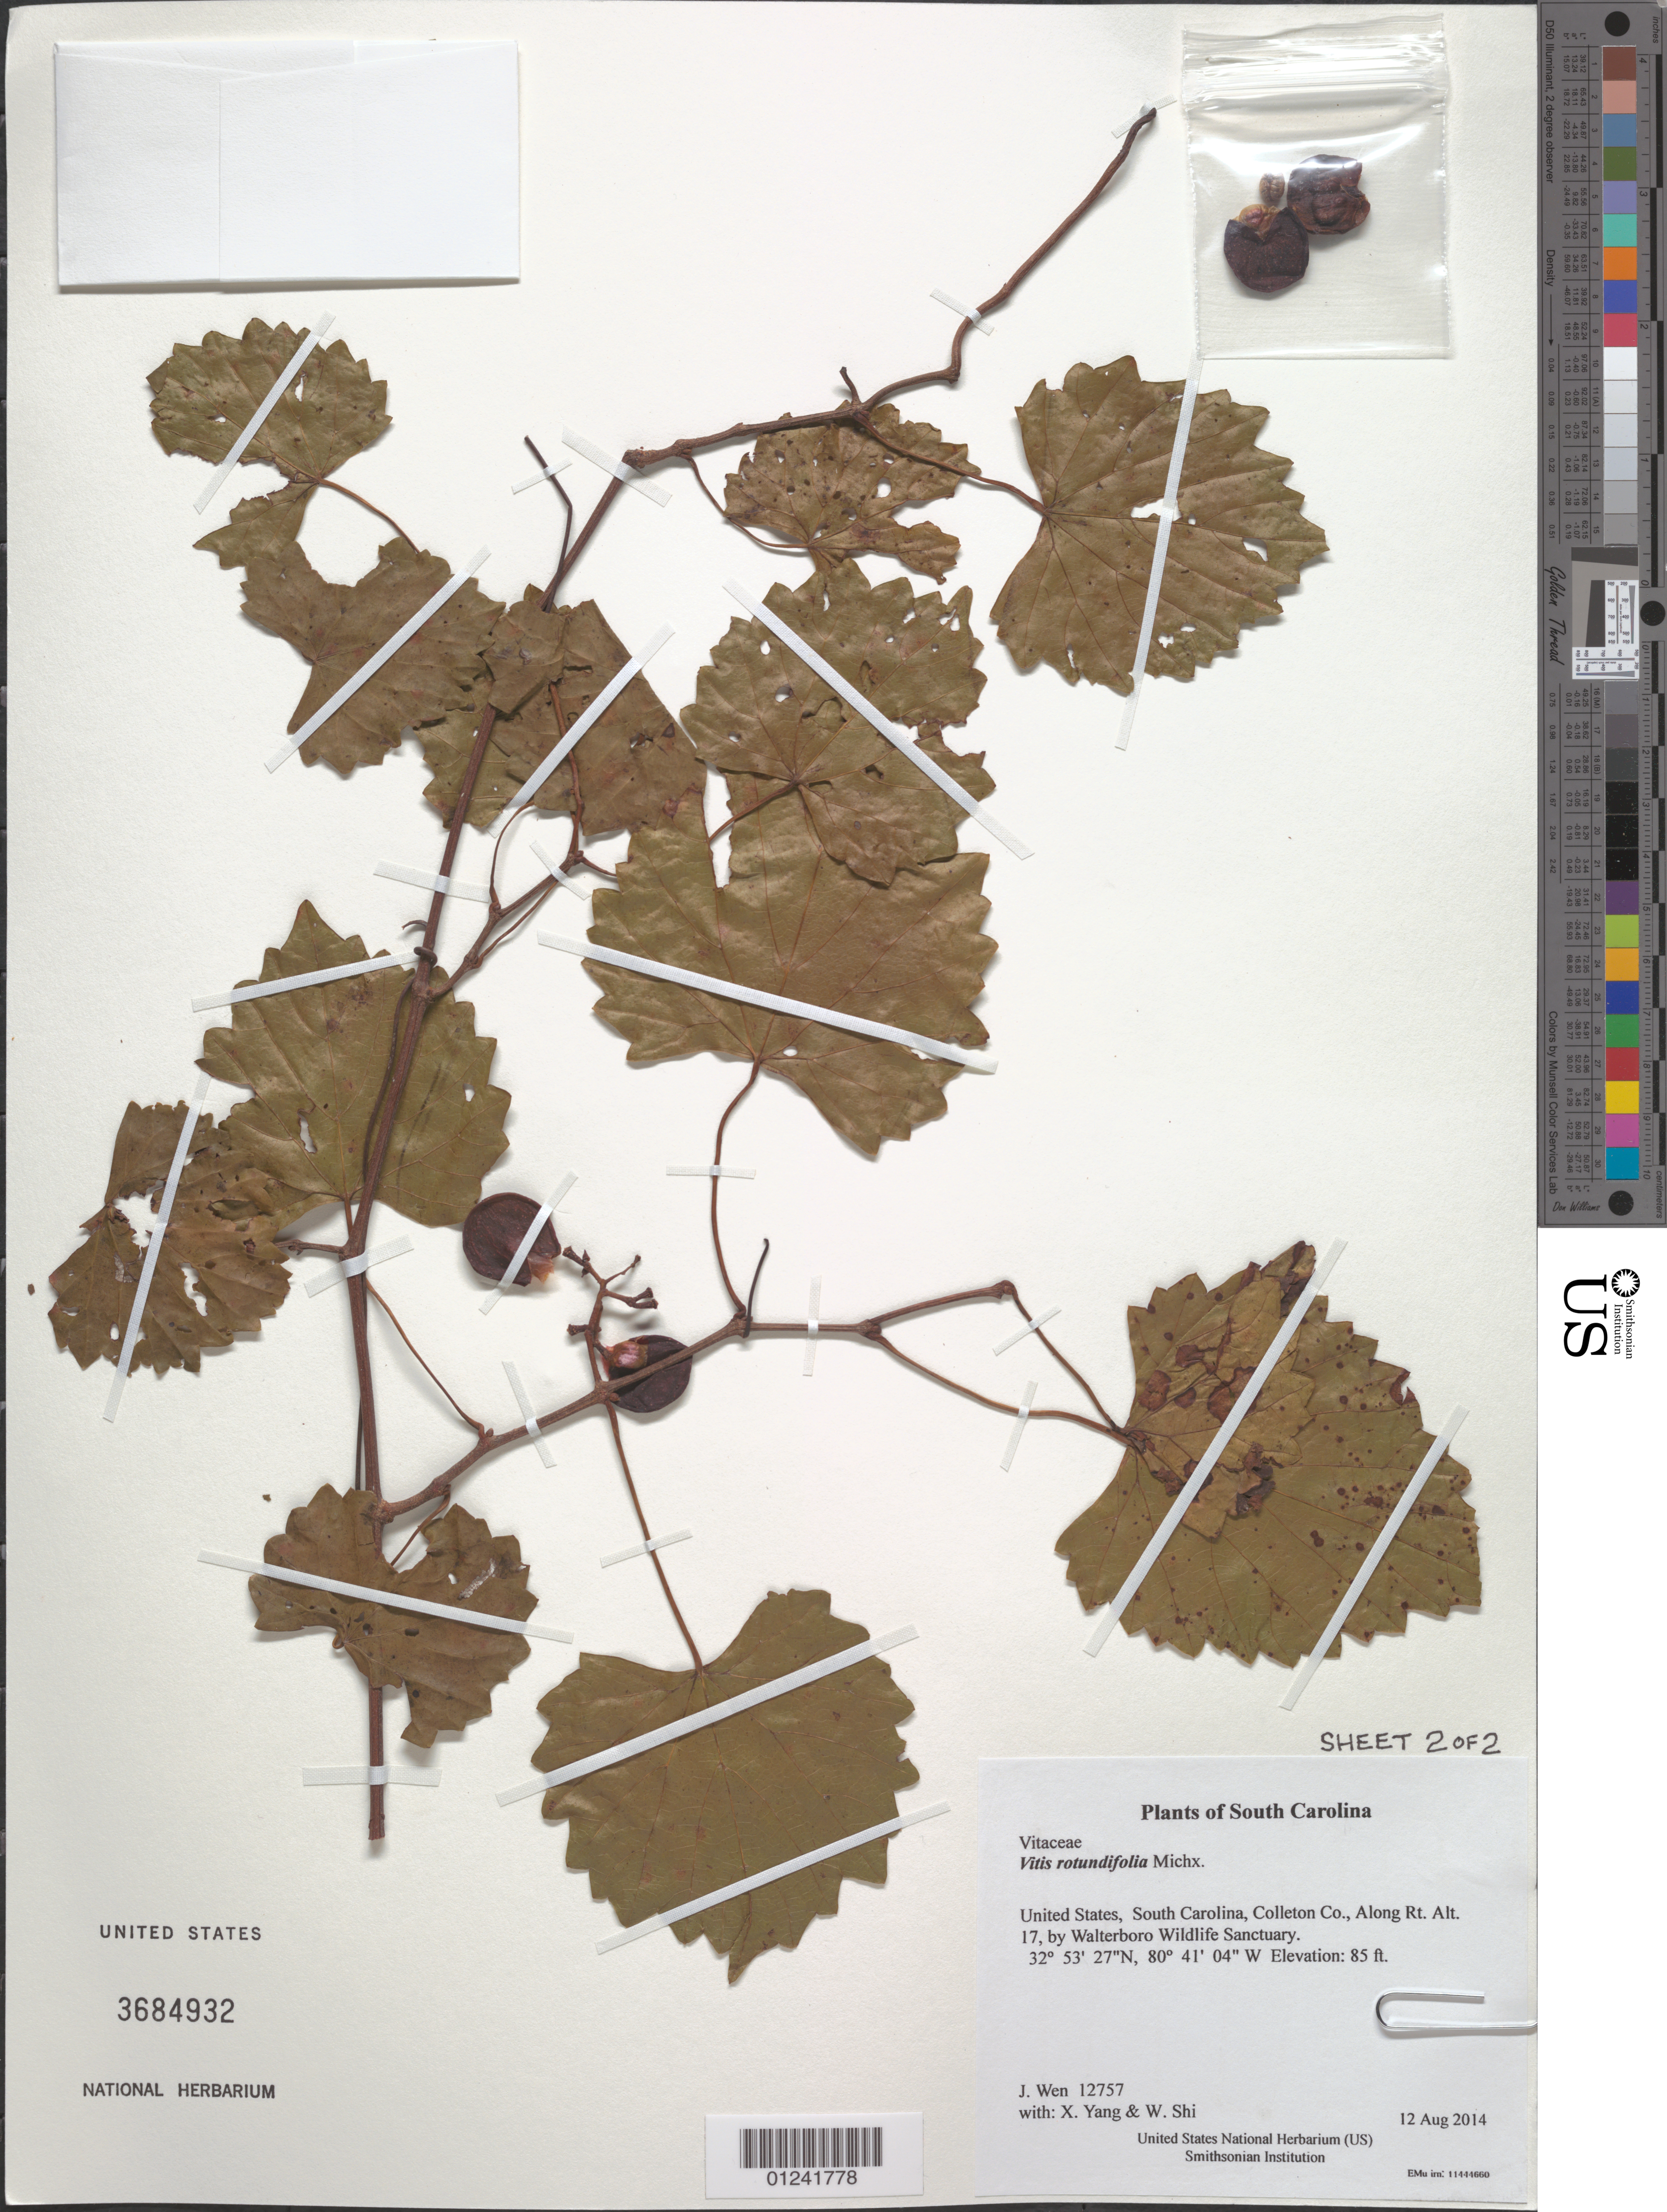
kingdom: Plantae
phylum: Tracheophyta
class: Magnoliopsida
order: Vitales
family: Vitaceae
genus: Vitis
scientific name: Vitis rotundifolia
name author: Michx.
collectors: J. Wen, X. Yang & W. Shi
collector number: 12757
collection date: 2014-08-12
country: United States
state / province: South Carolina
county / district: Colleton Co.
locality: Along Rt. Alt. 17, by Walterboro Wildlife Sanctuary.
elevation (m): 26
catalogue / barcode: US 3684932